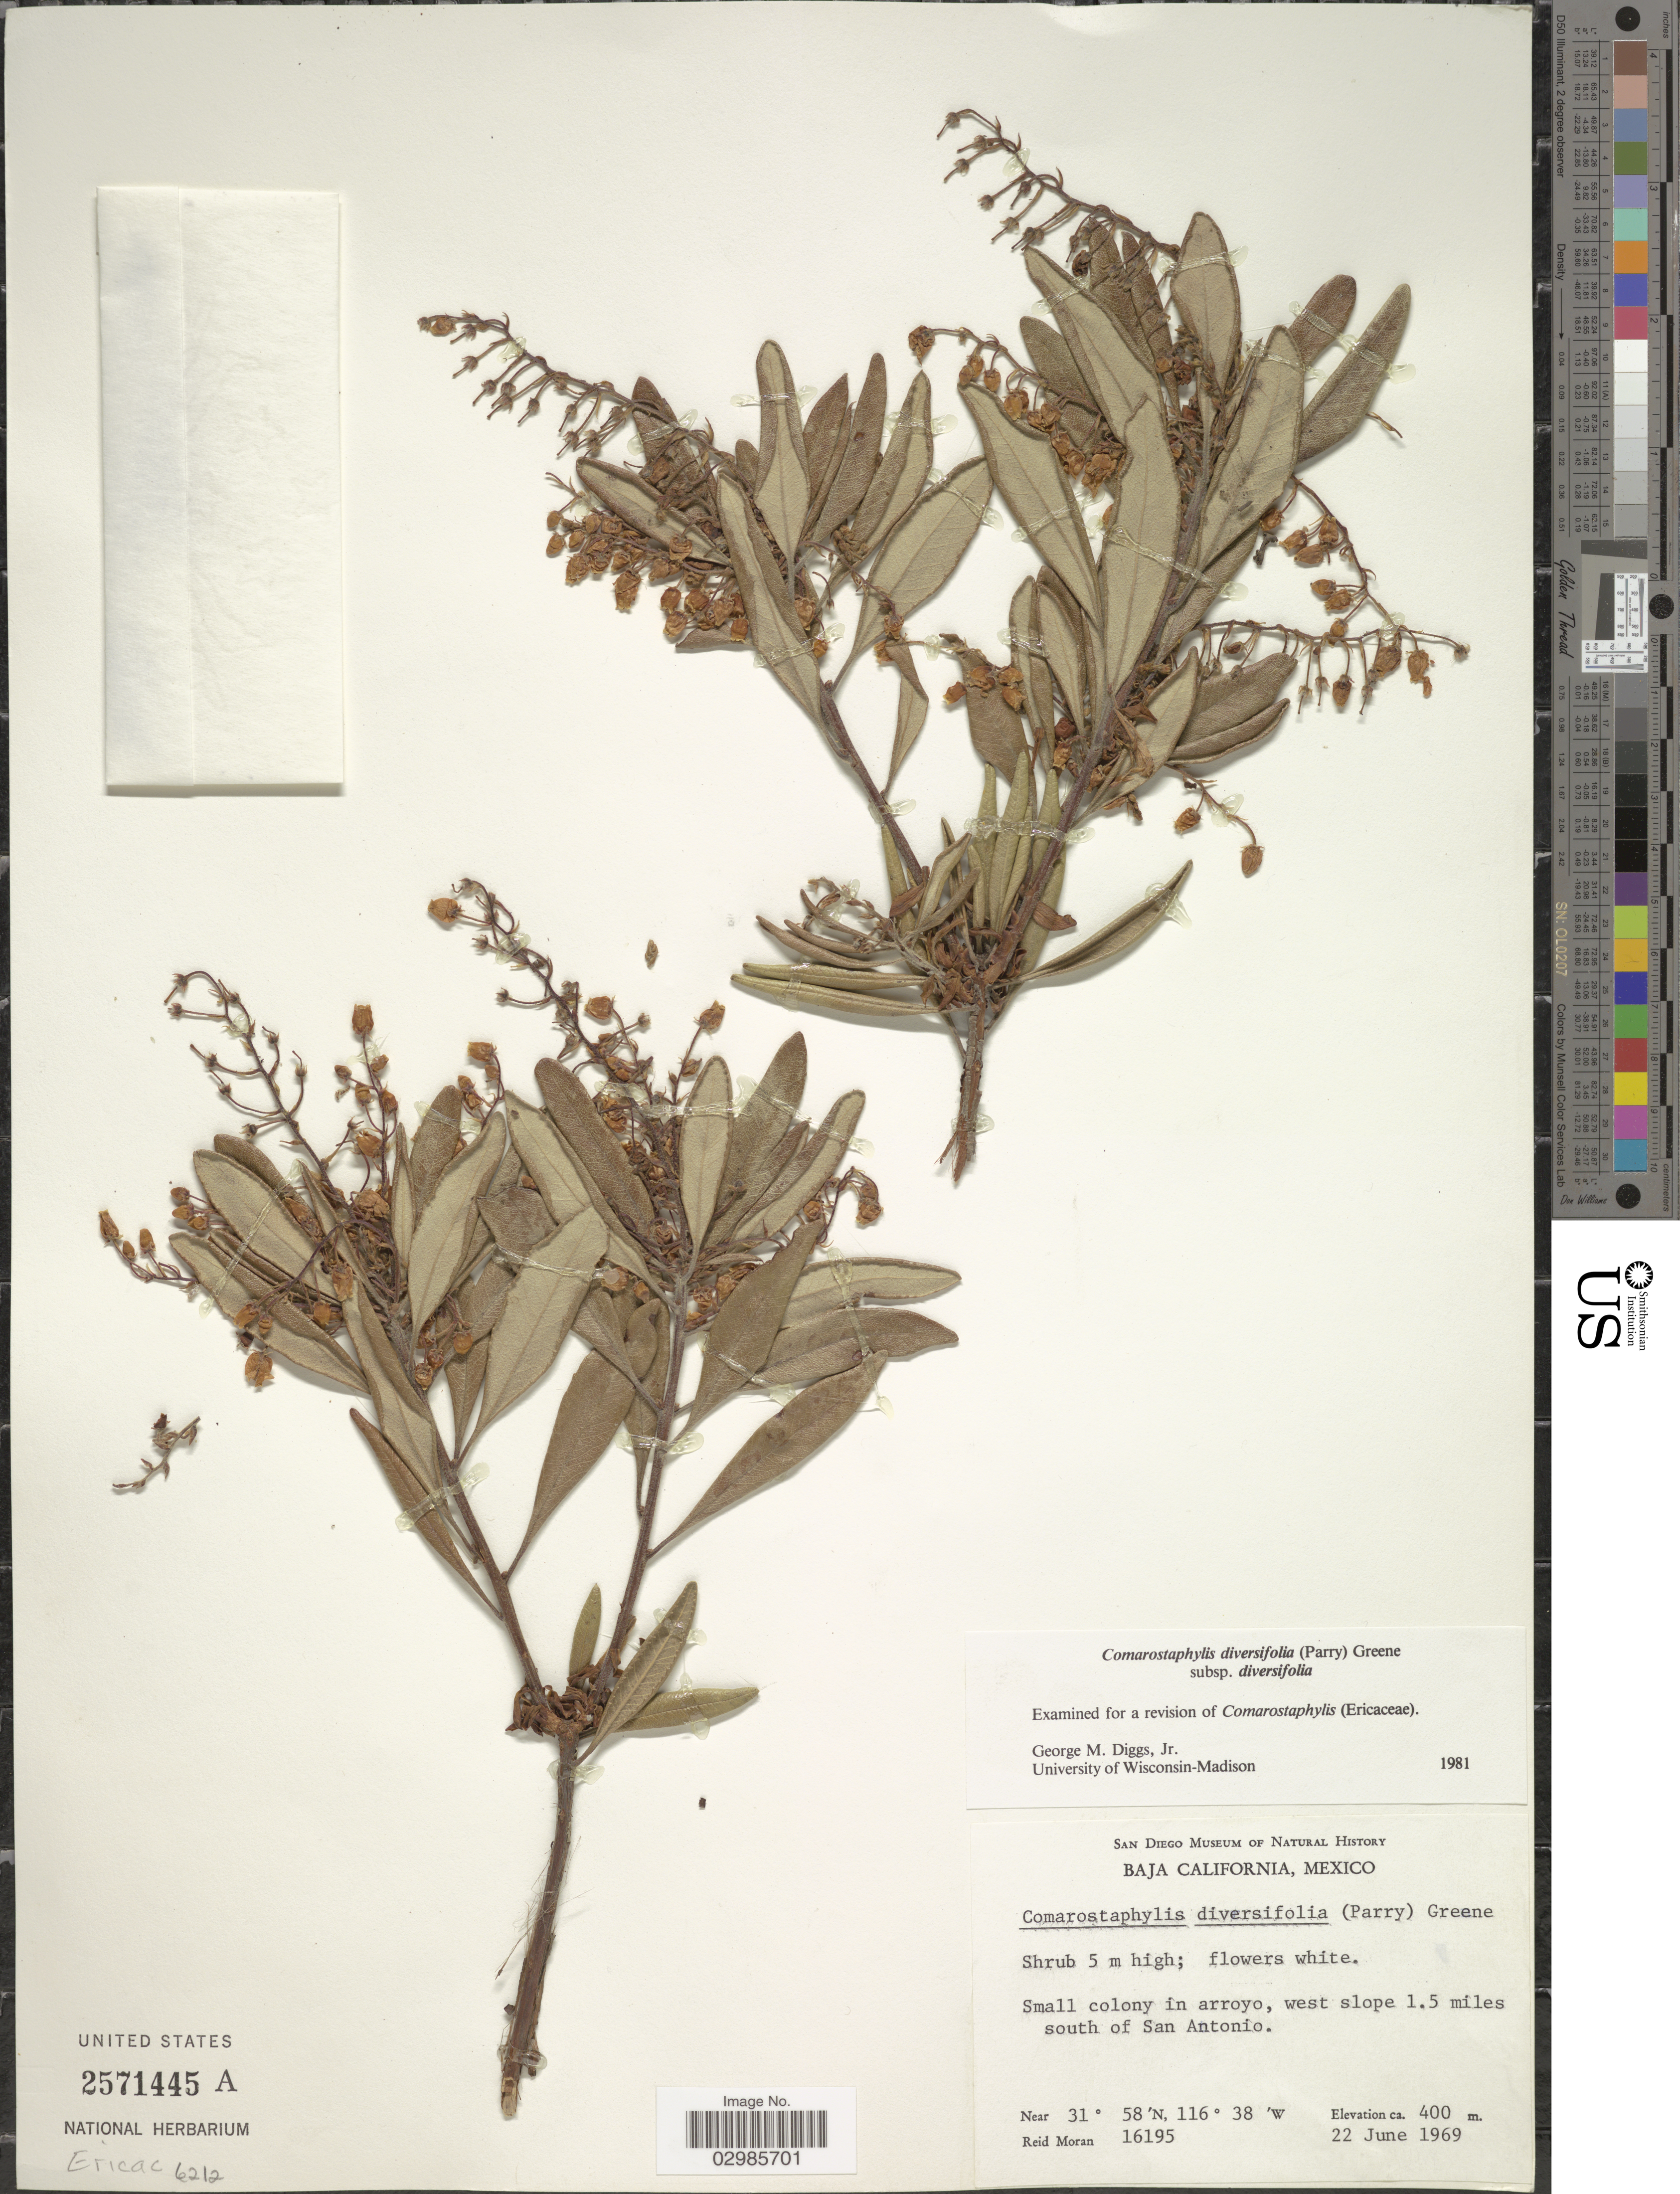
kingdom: Plantae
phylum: Tracheophyta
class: Magnoliopsida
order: Ericales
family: Ericaceae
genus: Comarostaphylis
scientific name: Comarostaphylis diversifolia subsp. diversifolia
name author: (Parry) Greene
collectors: R. V. Moran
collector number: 16195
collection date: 1969-06-22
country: Mexico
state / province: Baja California Sur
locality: Small colony in arroyo, west slope 1.5 miles south of San Antonio.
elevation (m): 400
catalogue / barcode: US 2571445A